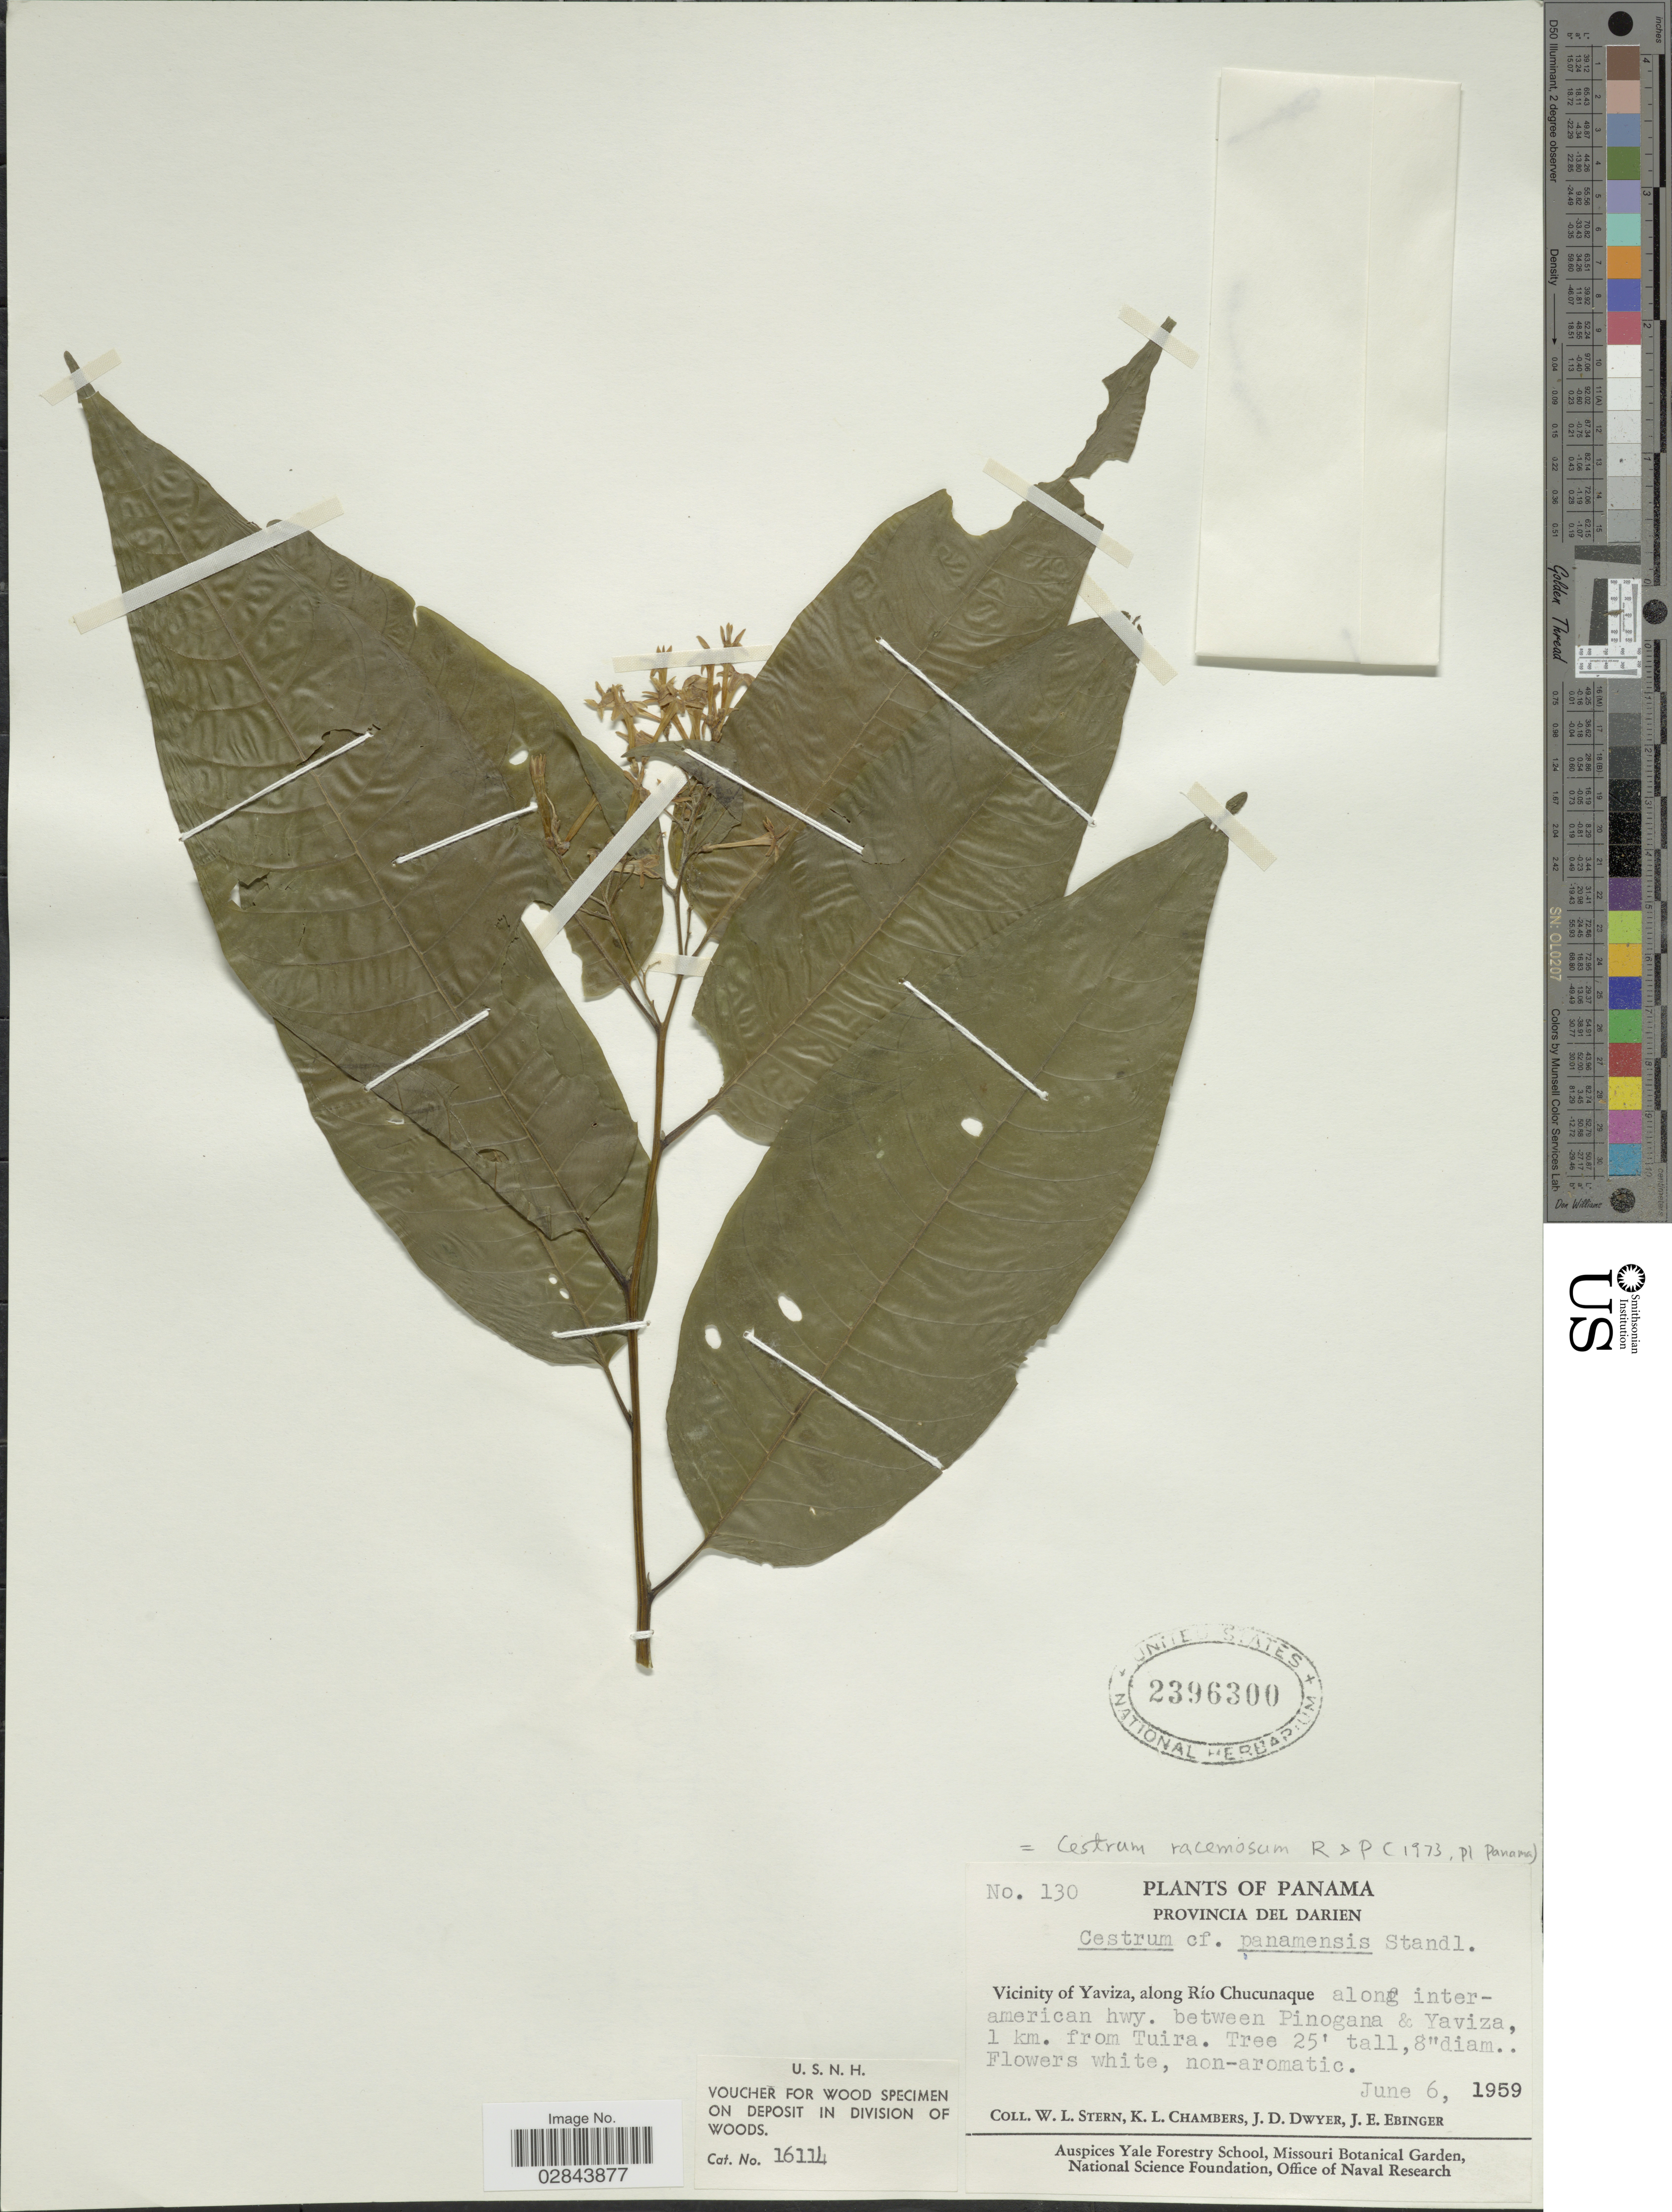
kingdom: Plantae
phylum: Tracheophyta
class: Magnoliopsida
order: Solanales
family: Solanaceae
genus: Cestrum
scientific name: Cestrum racemosum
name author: Ruiz & Pav.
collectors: W. L. Stern, K. Chambers, J. D. Dwyer & J. Ebinger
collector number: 130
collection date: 1959-06-06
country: Panama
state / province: Darién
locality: Vicinity of Yaviza, along Río Chucunaque along interamerican hwy. between Pinogana & Yaviza, 1 km. from Tuira.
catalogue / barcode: US 2396300